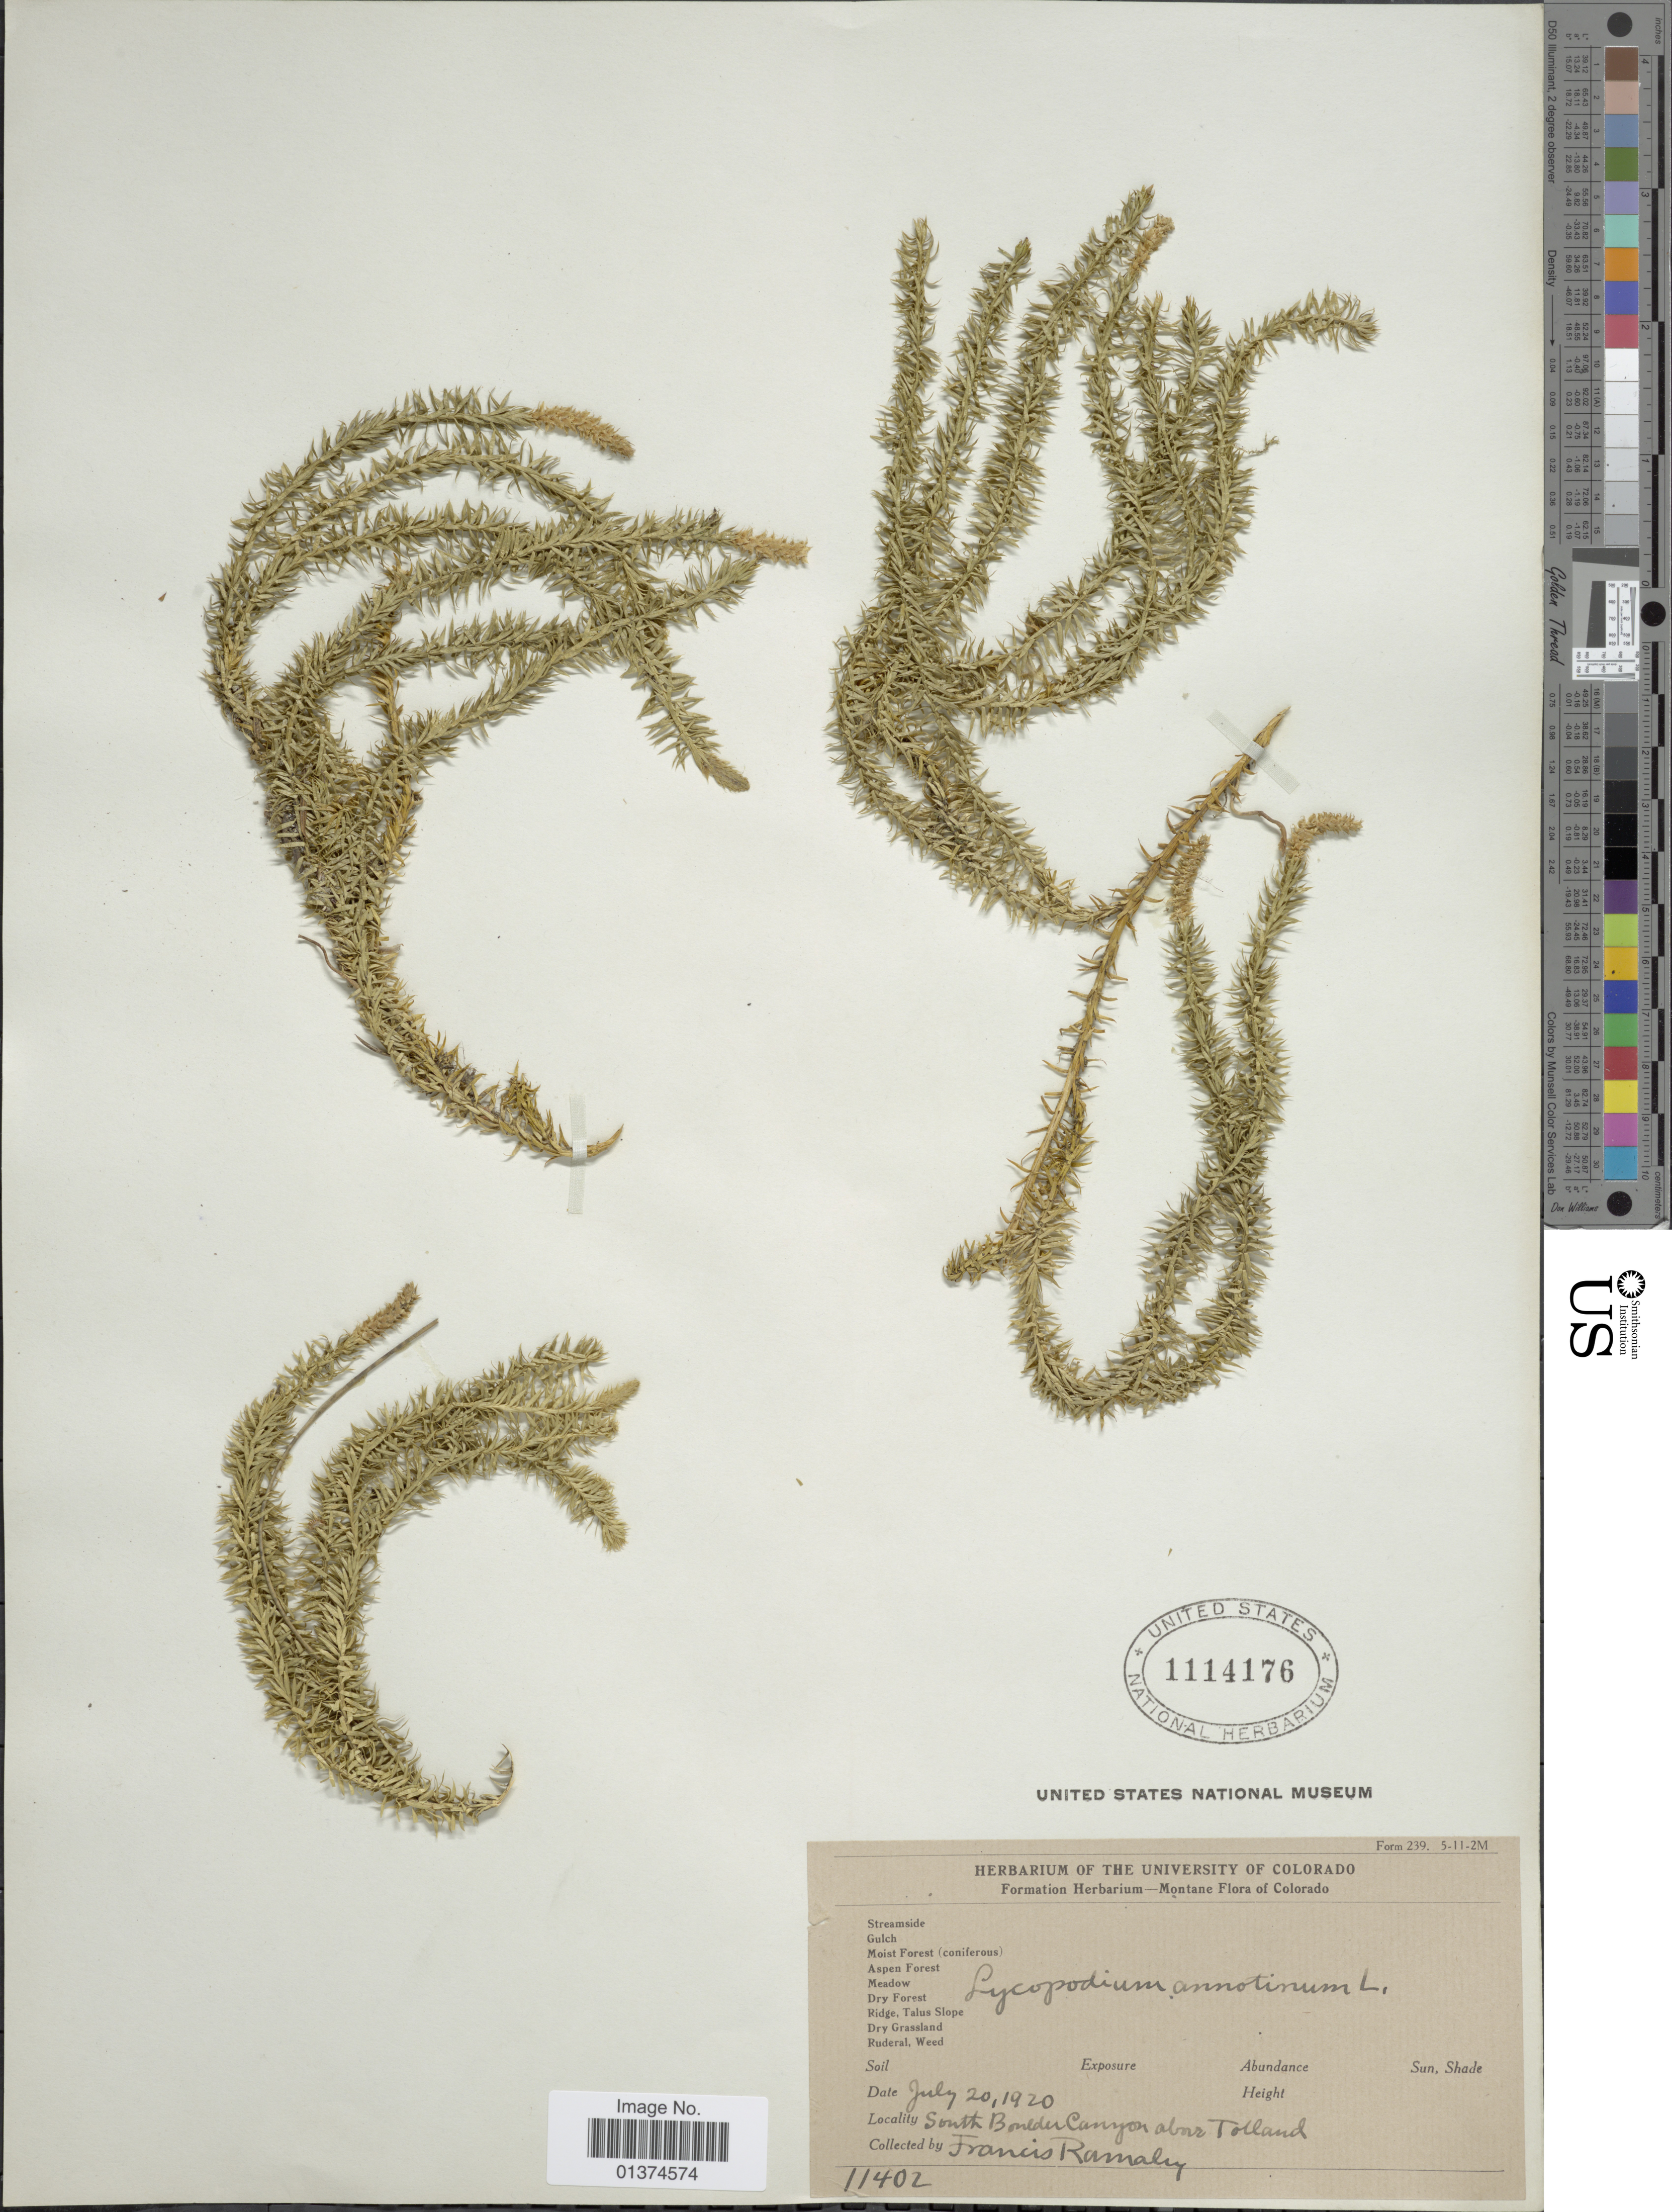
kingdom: Plantae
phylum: Tracheophyta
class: Lycopodiopsida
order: Lycopodiales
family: Lycopodiaceae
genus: Spinulum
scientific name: Spinulum annotinum subsp. annotinum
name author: (L.) A. Haines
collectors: F. Ramaley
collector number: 11402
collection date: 1920-06-20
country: United States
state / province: Colorado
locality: Colorado, South Boulder Canyon above Tolland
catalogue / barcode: US 1114176